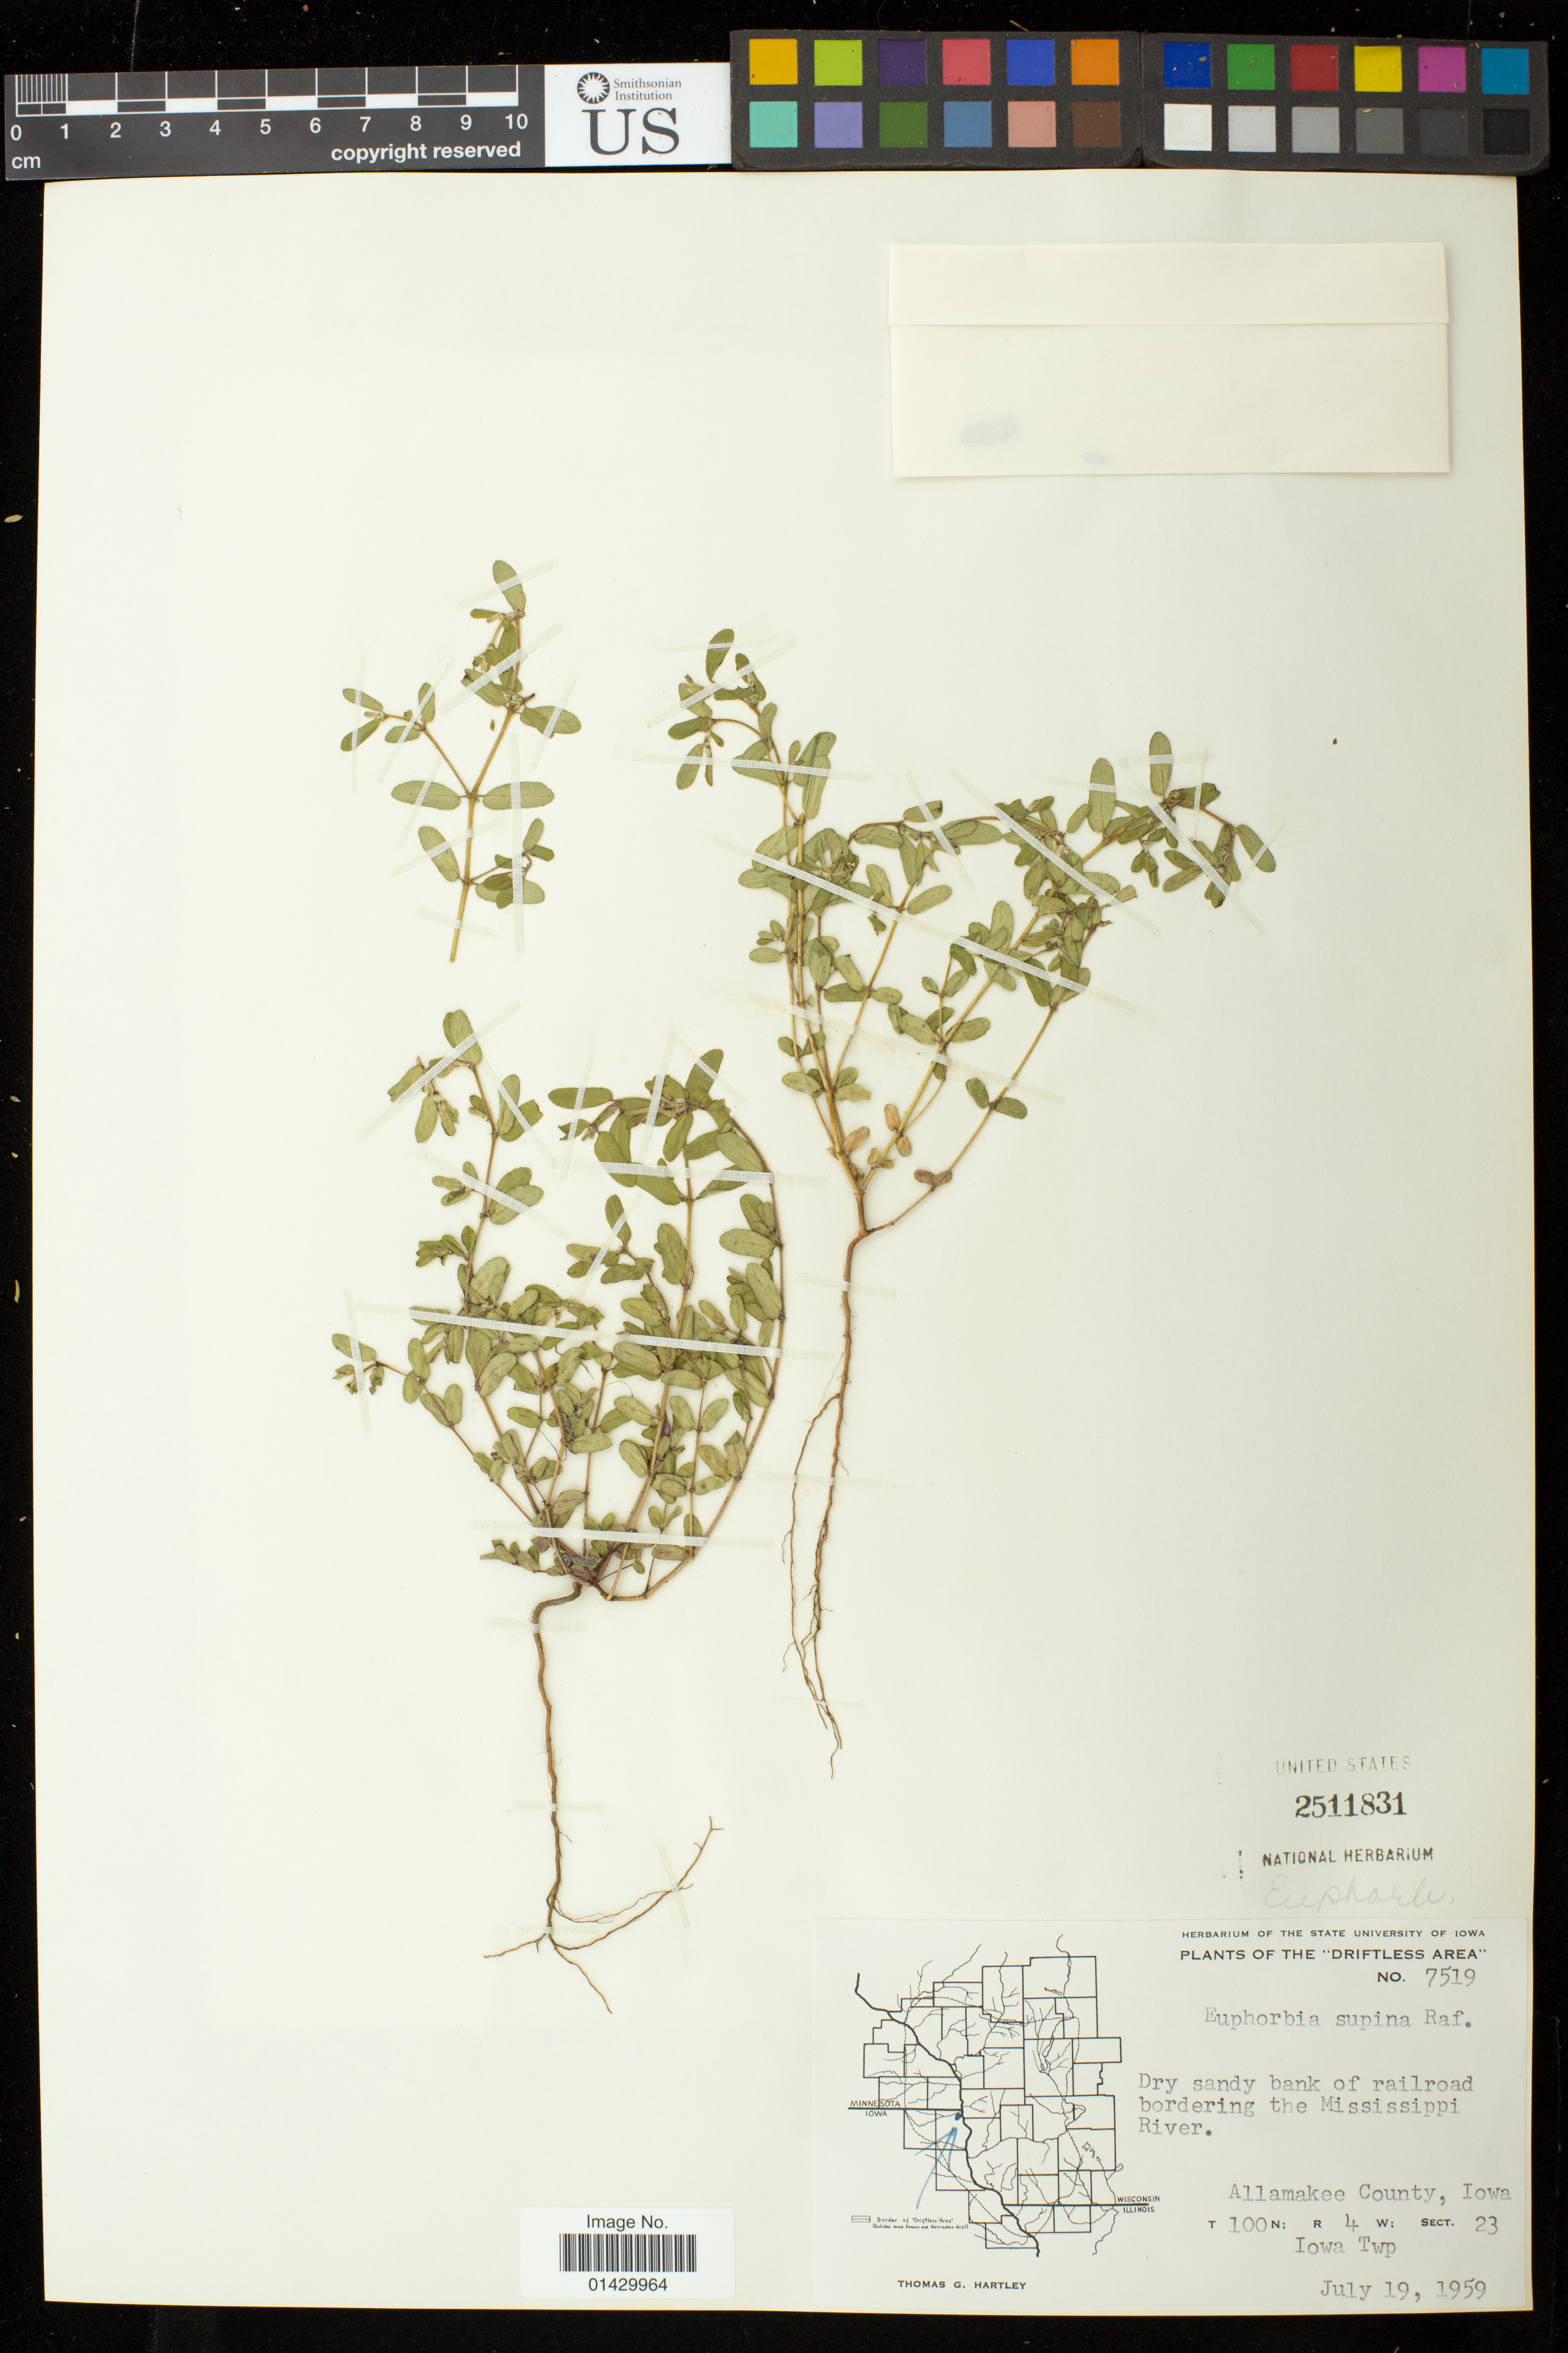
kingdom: Plantae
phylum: Tracheophyta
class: Magnoliopsida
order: Malpighiales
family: Euphorbiaceae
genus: Euphorbia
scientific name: Euphorbia maculata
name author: L.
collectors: T. G. Hartley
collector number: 7519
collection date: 1959-07-19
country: United States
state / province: Iowa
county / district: Allamakee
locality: Dry sandy bank of railroad bordering the Mississippi River. ; ; 100N R4 Sec. 23 Iowa Township [also image of map with arrow showing this]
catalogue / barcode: US 2511831